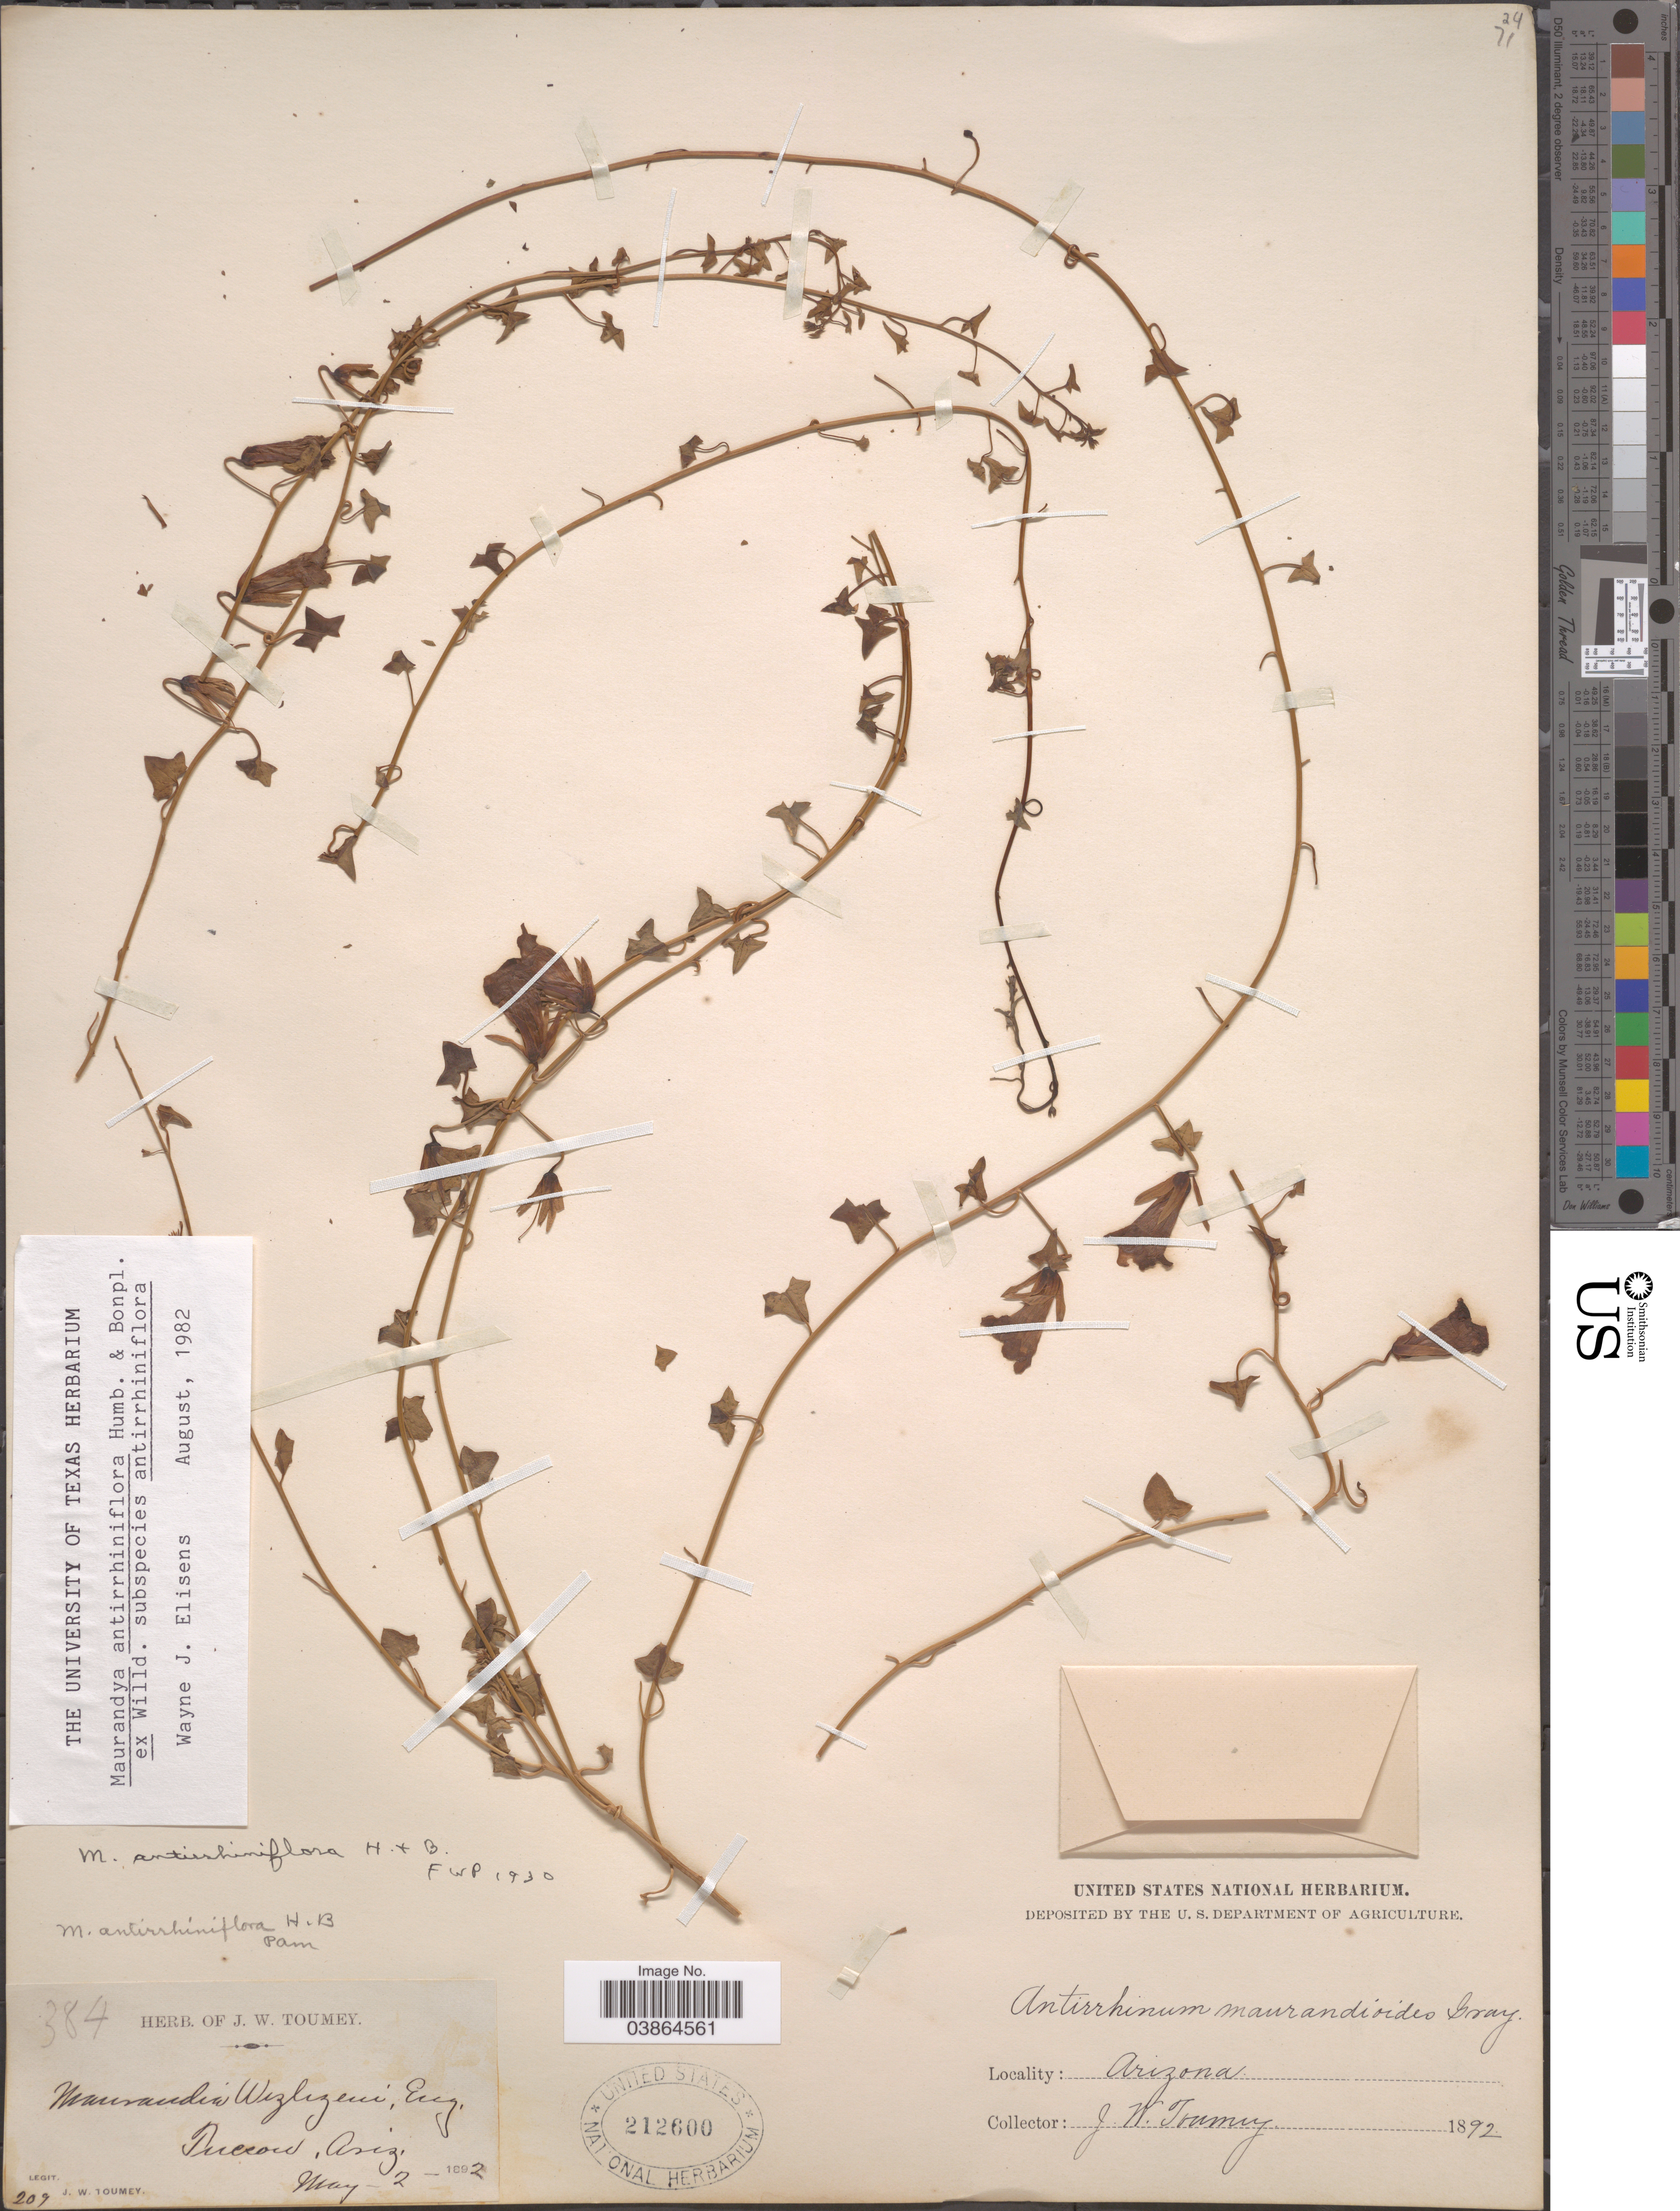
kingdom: Plantae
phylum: Tracheophyta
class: Magnoliopsida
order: Lamiales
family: Plantaginaceae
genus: Maurandya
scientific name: Maurandya antirrhiniflora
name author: Humb. & Bonpl. ex Willd.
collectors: J. W. Toumey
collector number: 384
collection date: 1892-05-02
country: United States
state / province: Arizona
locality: Tucson.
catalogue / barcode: US 212600